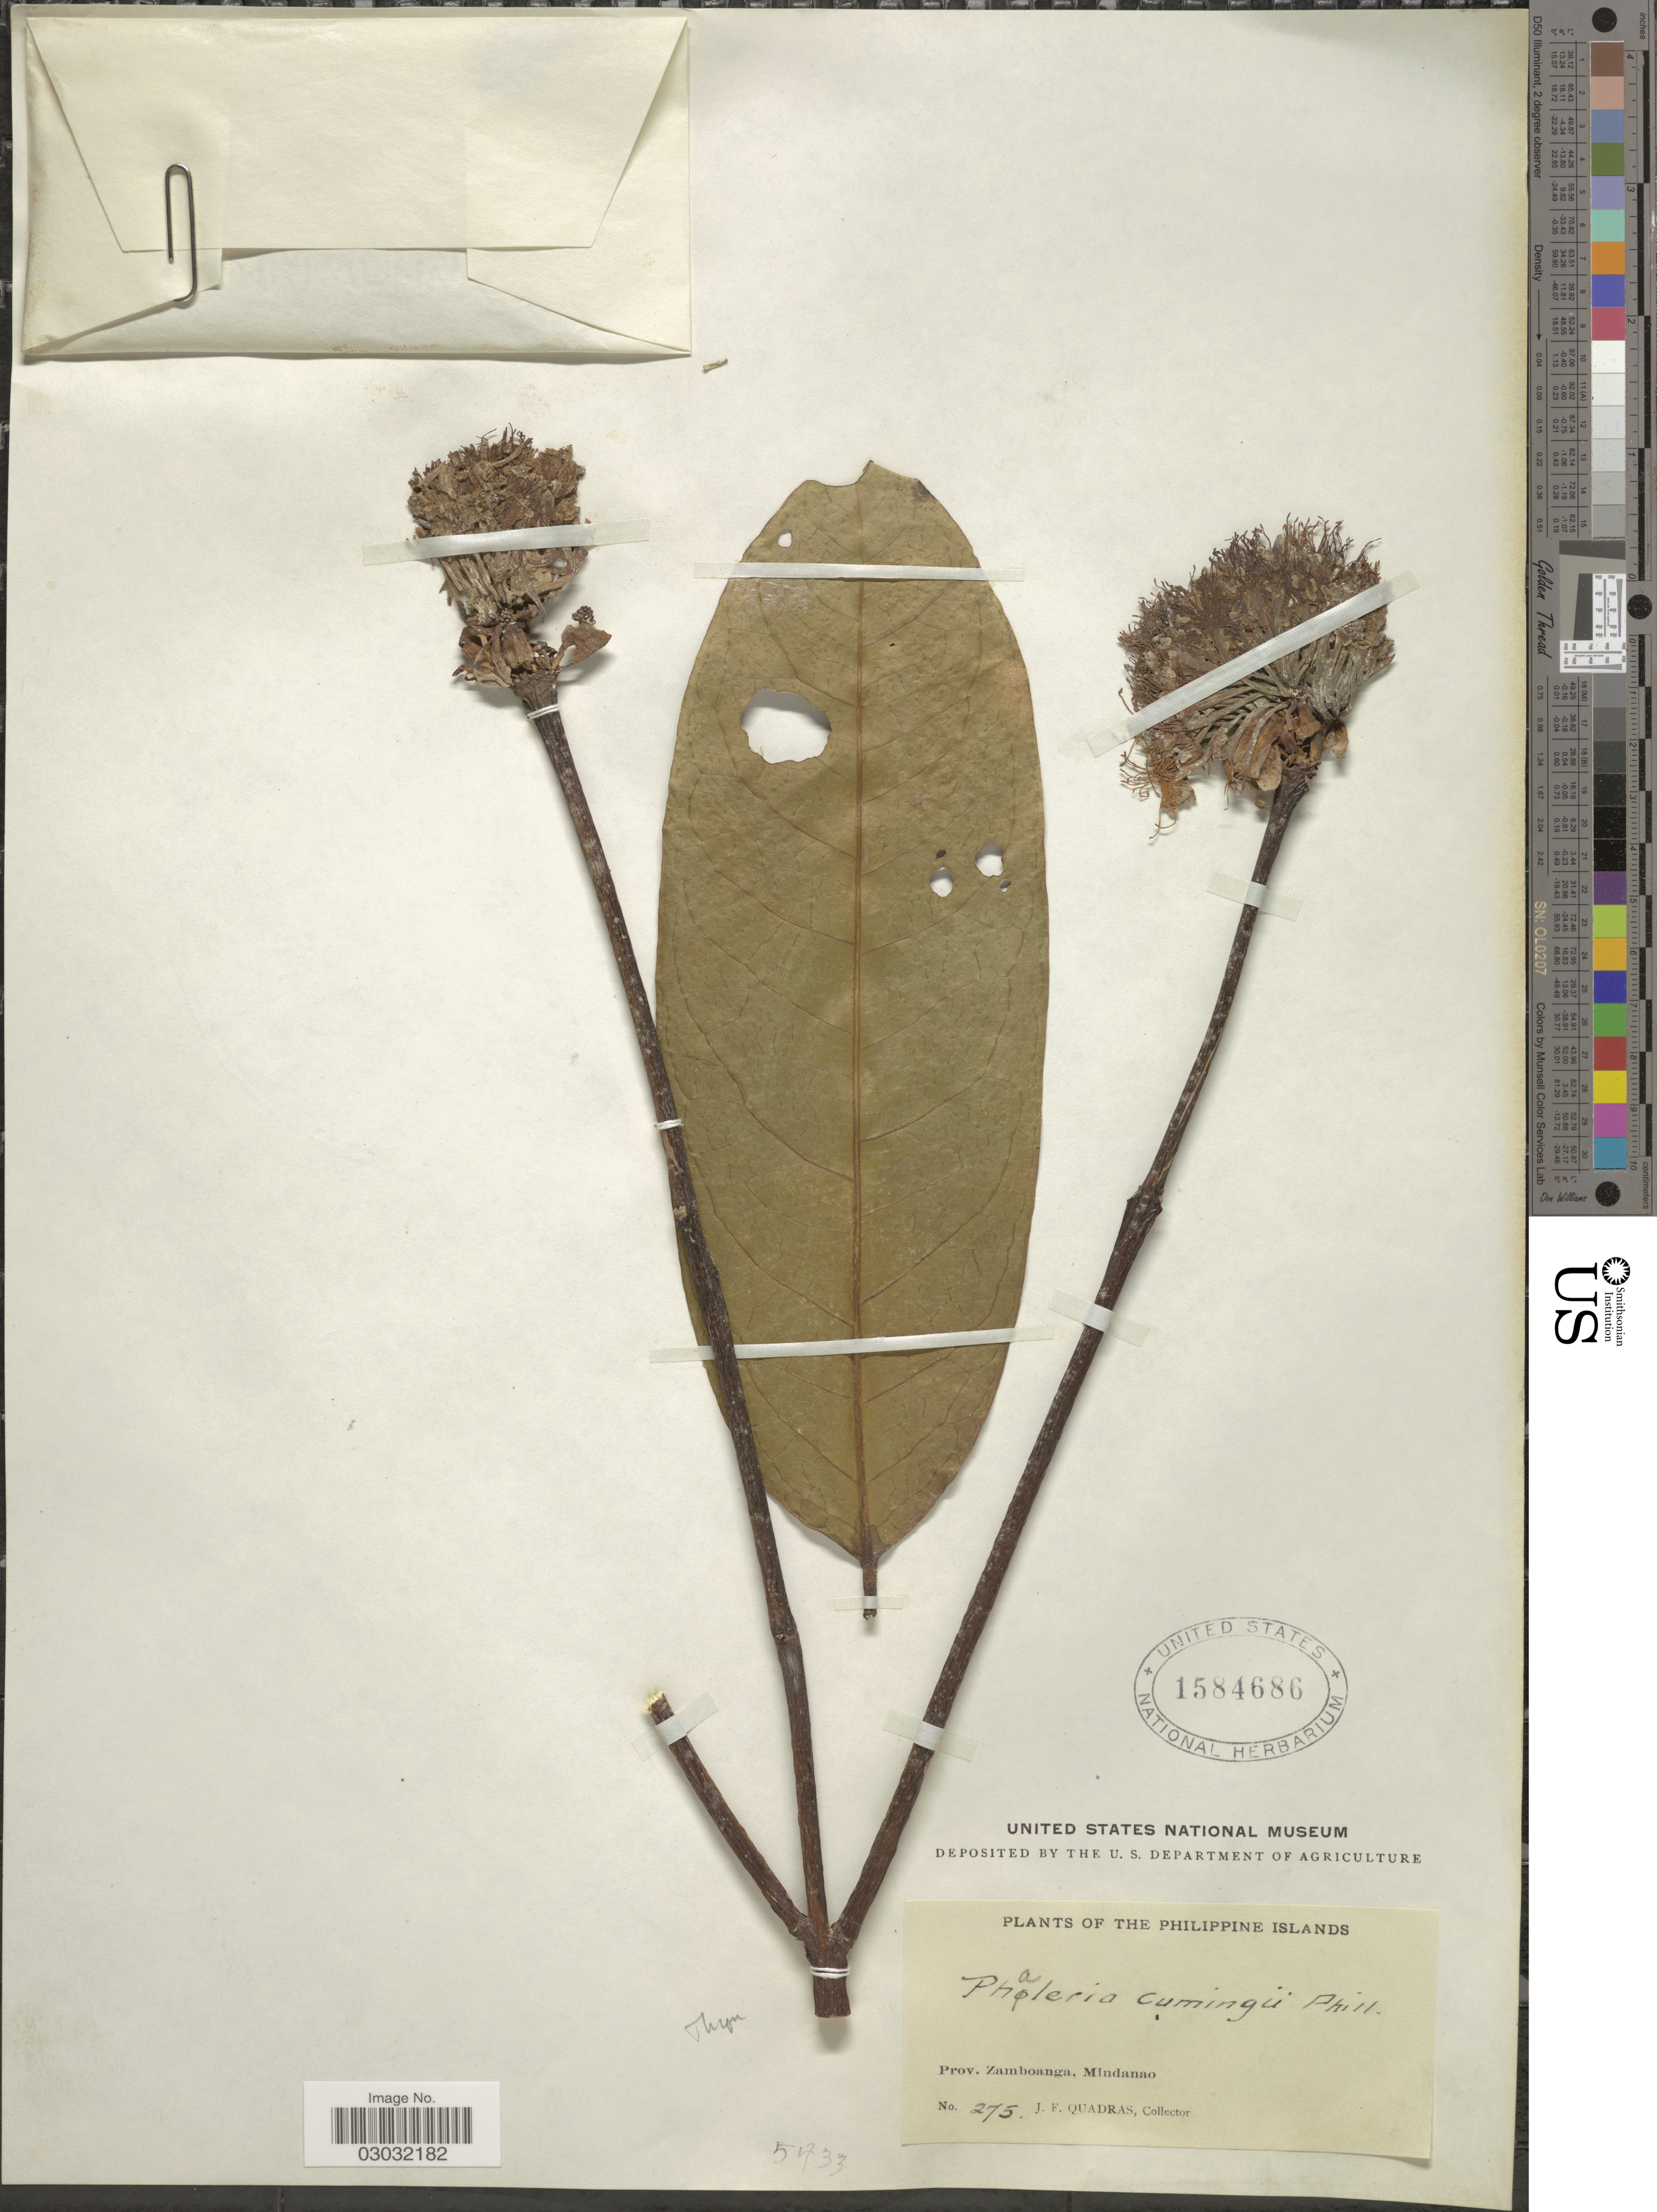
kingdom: Plantae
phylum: Tracheophyta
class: Magnoliopsida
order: Malvales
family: Thymelaeaceae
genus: Phaleria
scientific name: Phaleria cumingii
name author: (Meisn.) Fern.-Vill.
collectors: J. Quadras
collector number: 275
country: Philippines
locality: Prov. Zamboanga, Mindanao.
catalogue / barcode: US 1584686